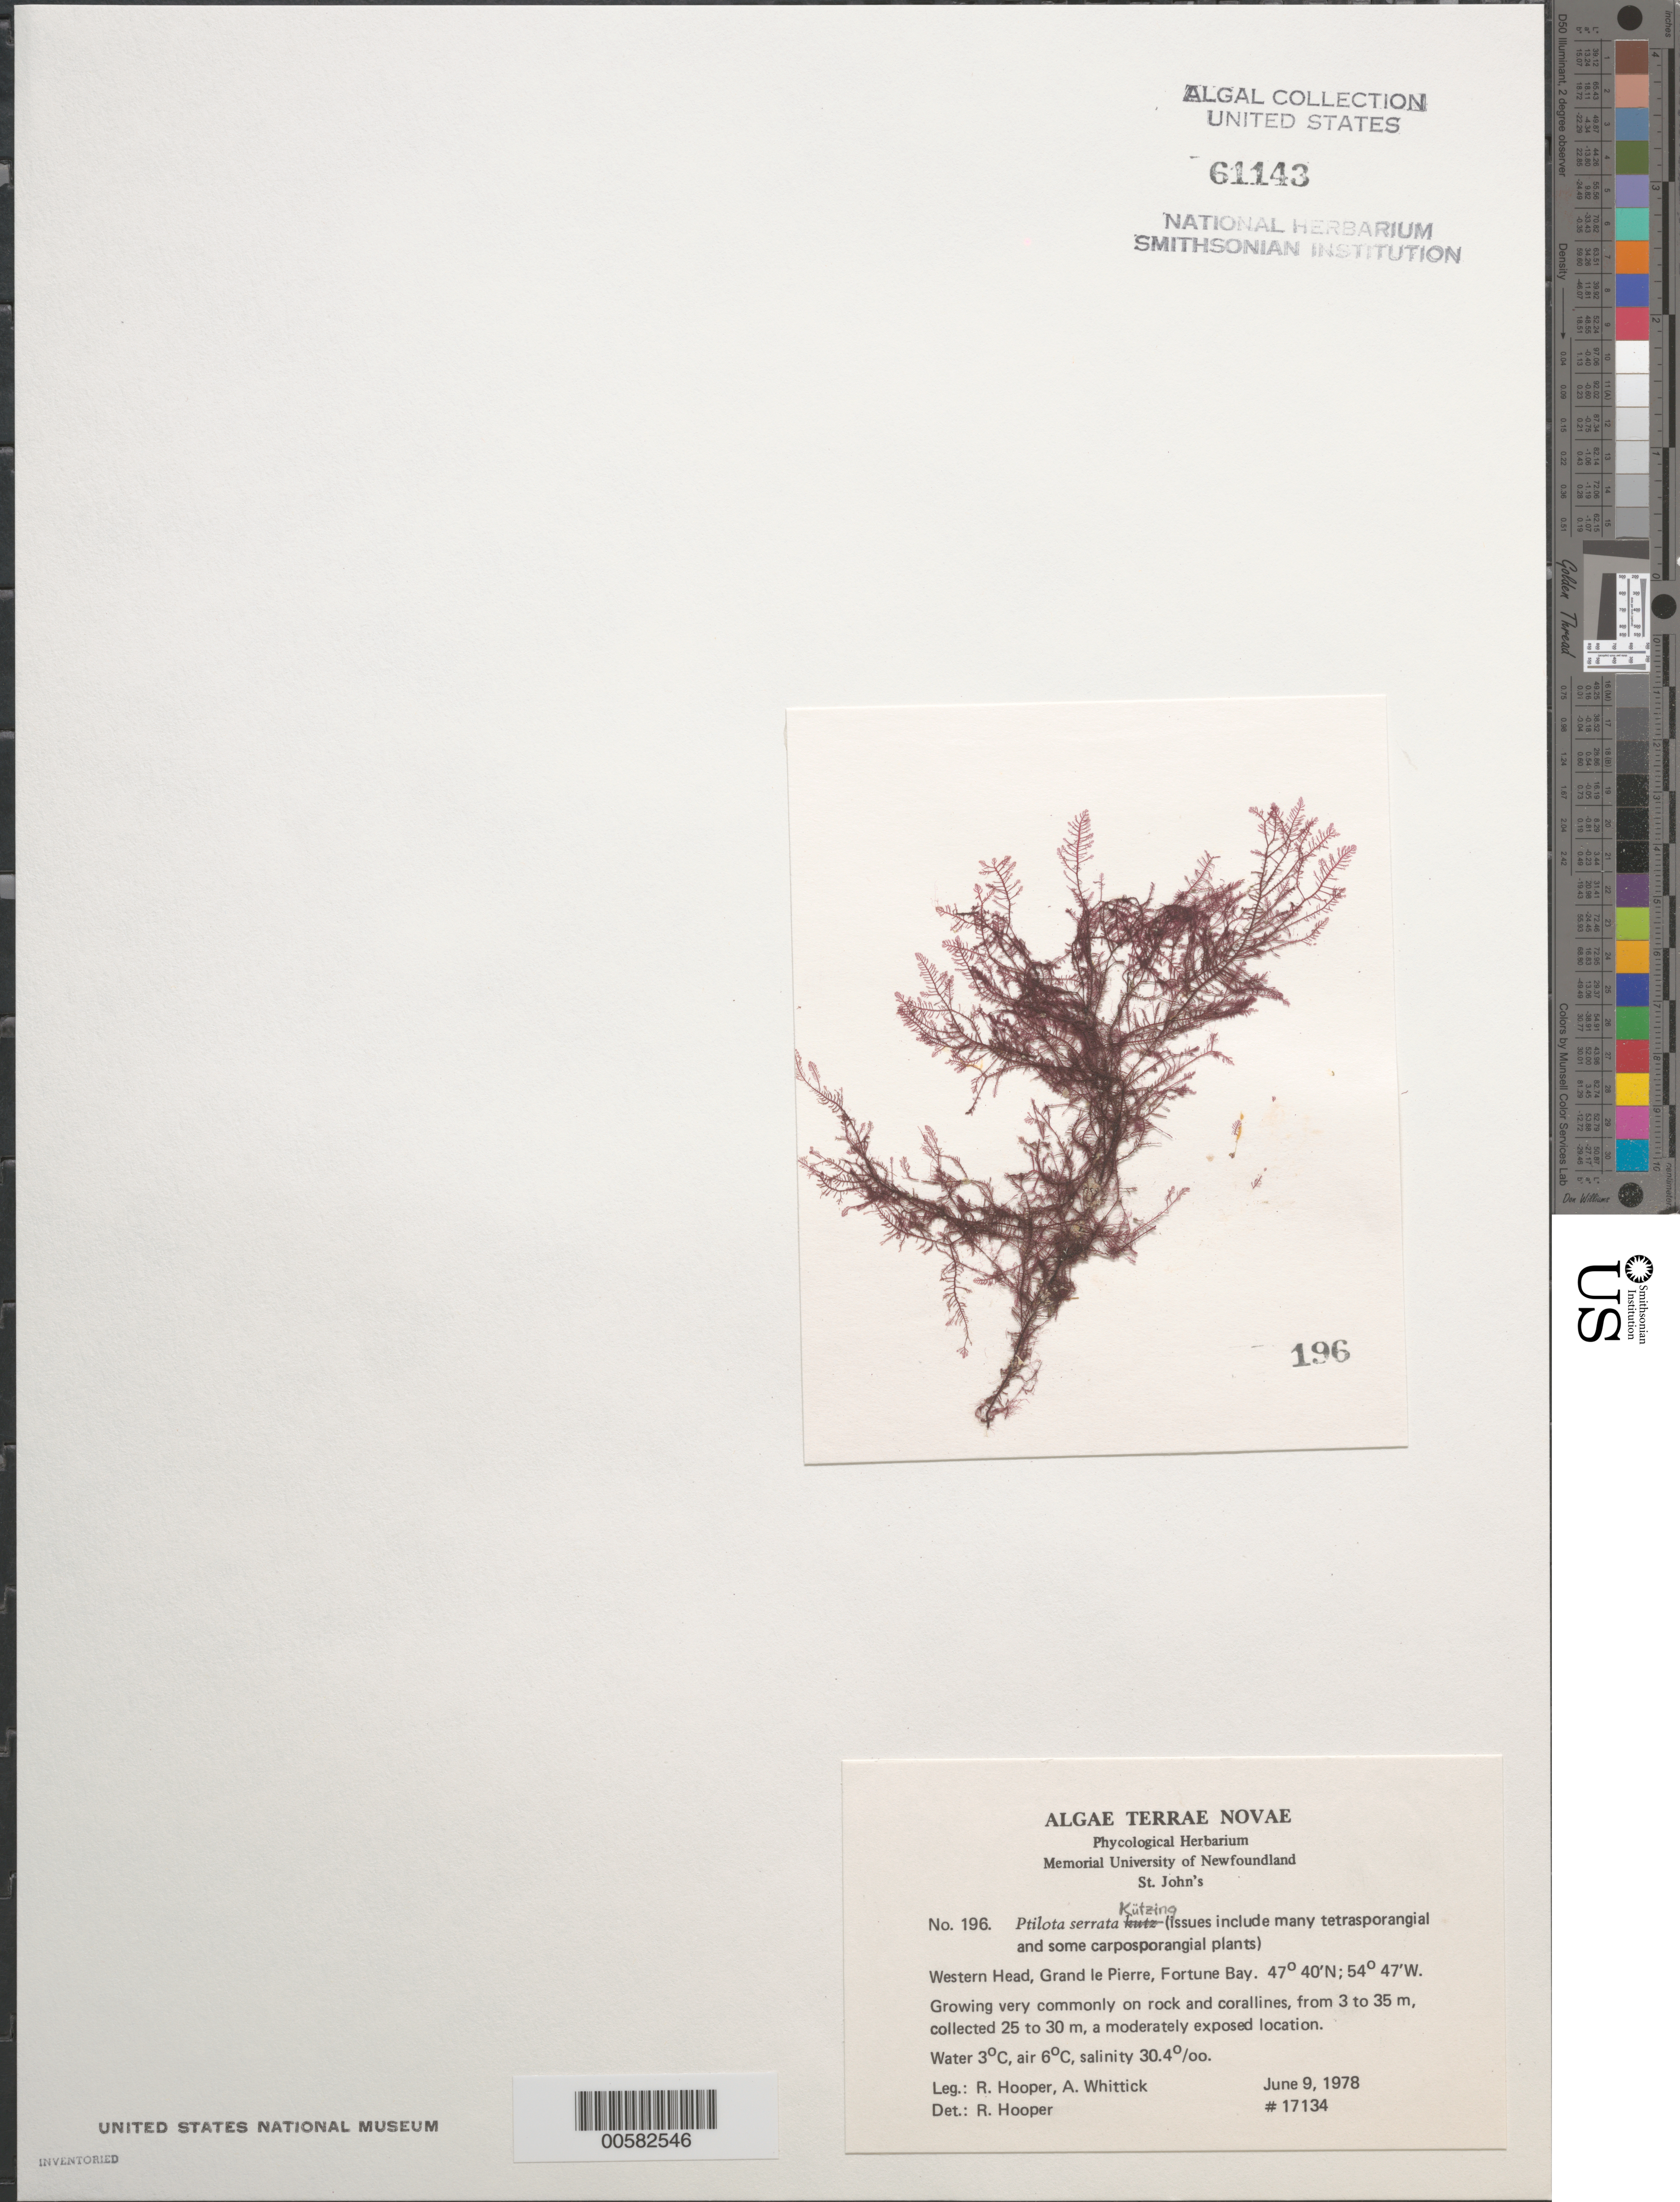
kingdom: Plantae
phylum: Rhodophyta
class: Florideophyceae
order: Ceramiales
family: Wrangeliaceae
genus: Ptilota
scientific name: Ptilota serrata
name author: Kützing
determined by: Hooper, R. G.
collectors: R. G. Hooper & A. Whittick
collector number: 17134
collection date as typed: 09 Jun 1978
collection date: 1978-06-09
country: Canada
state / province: Newfoundland and Labrador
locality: Western Head, Grand le Pierre, Fortune Bay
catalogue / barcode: US 61143